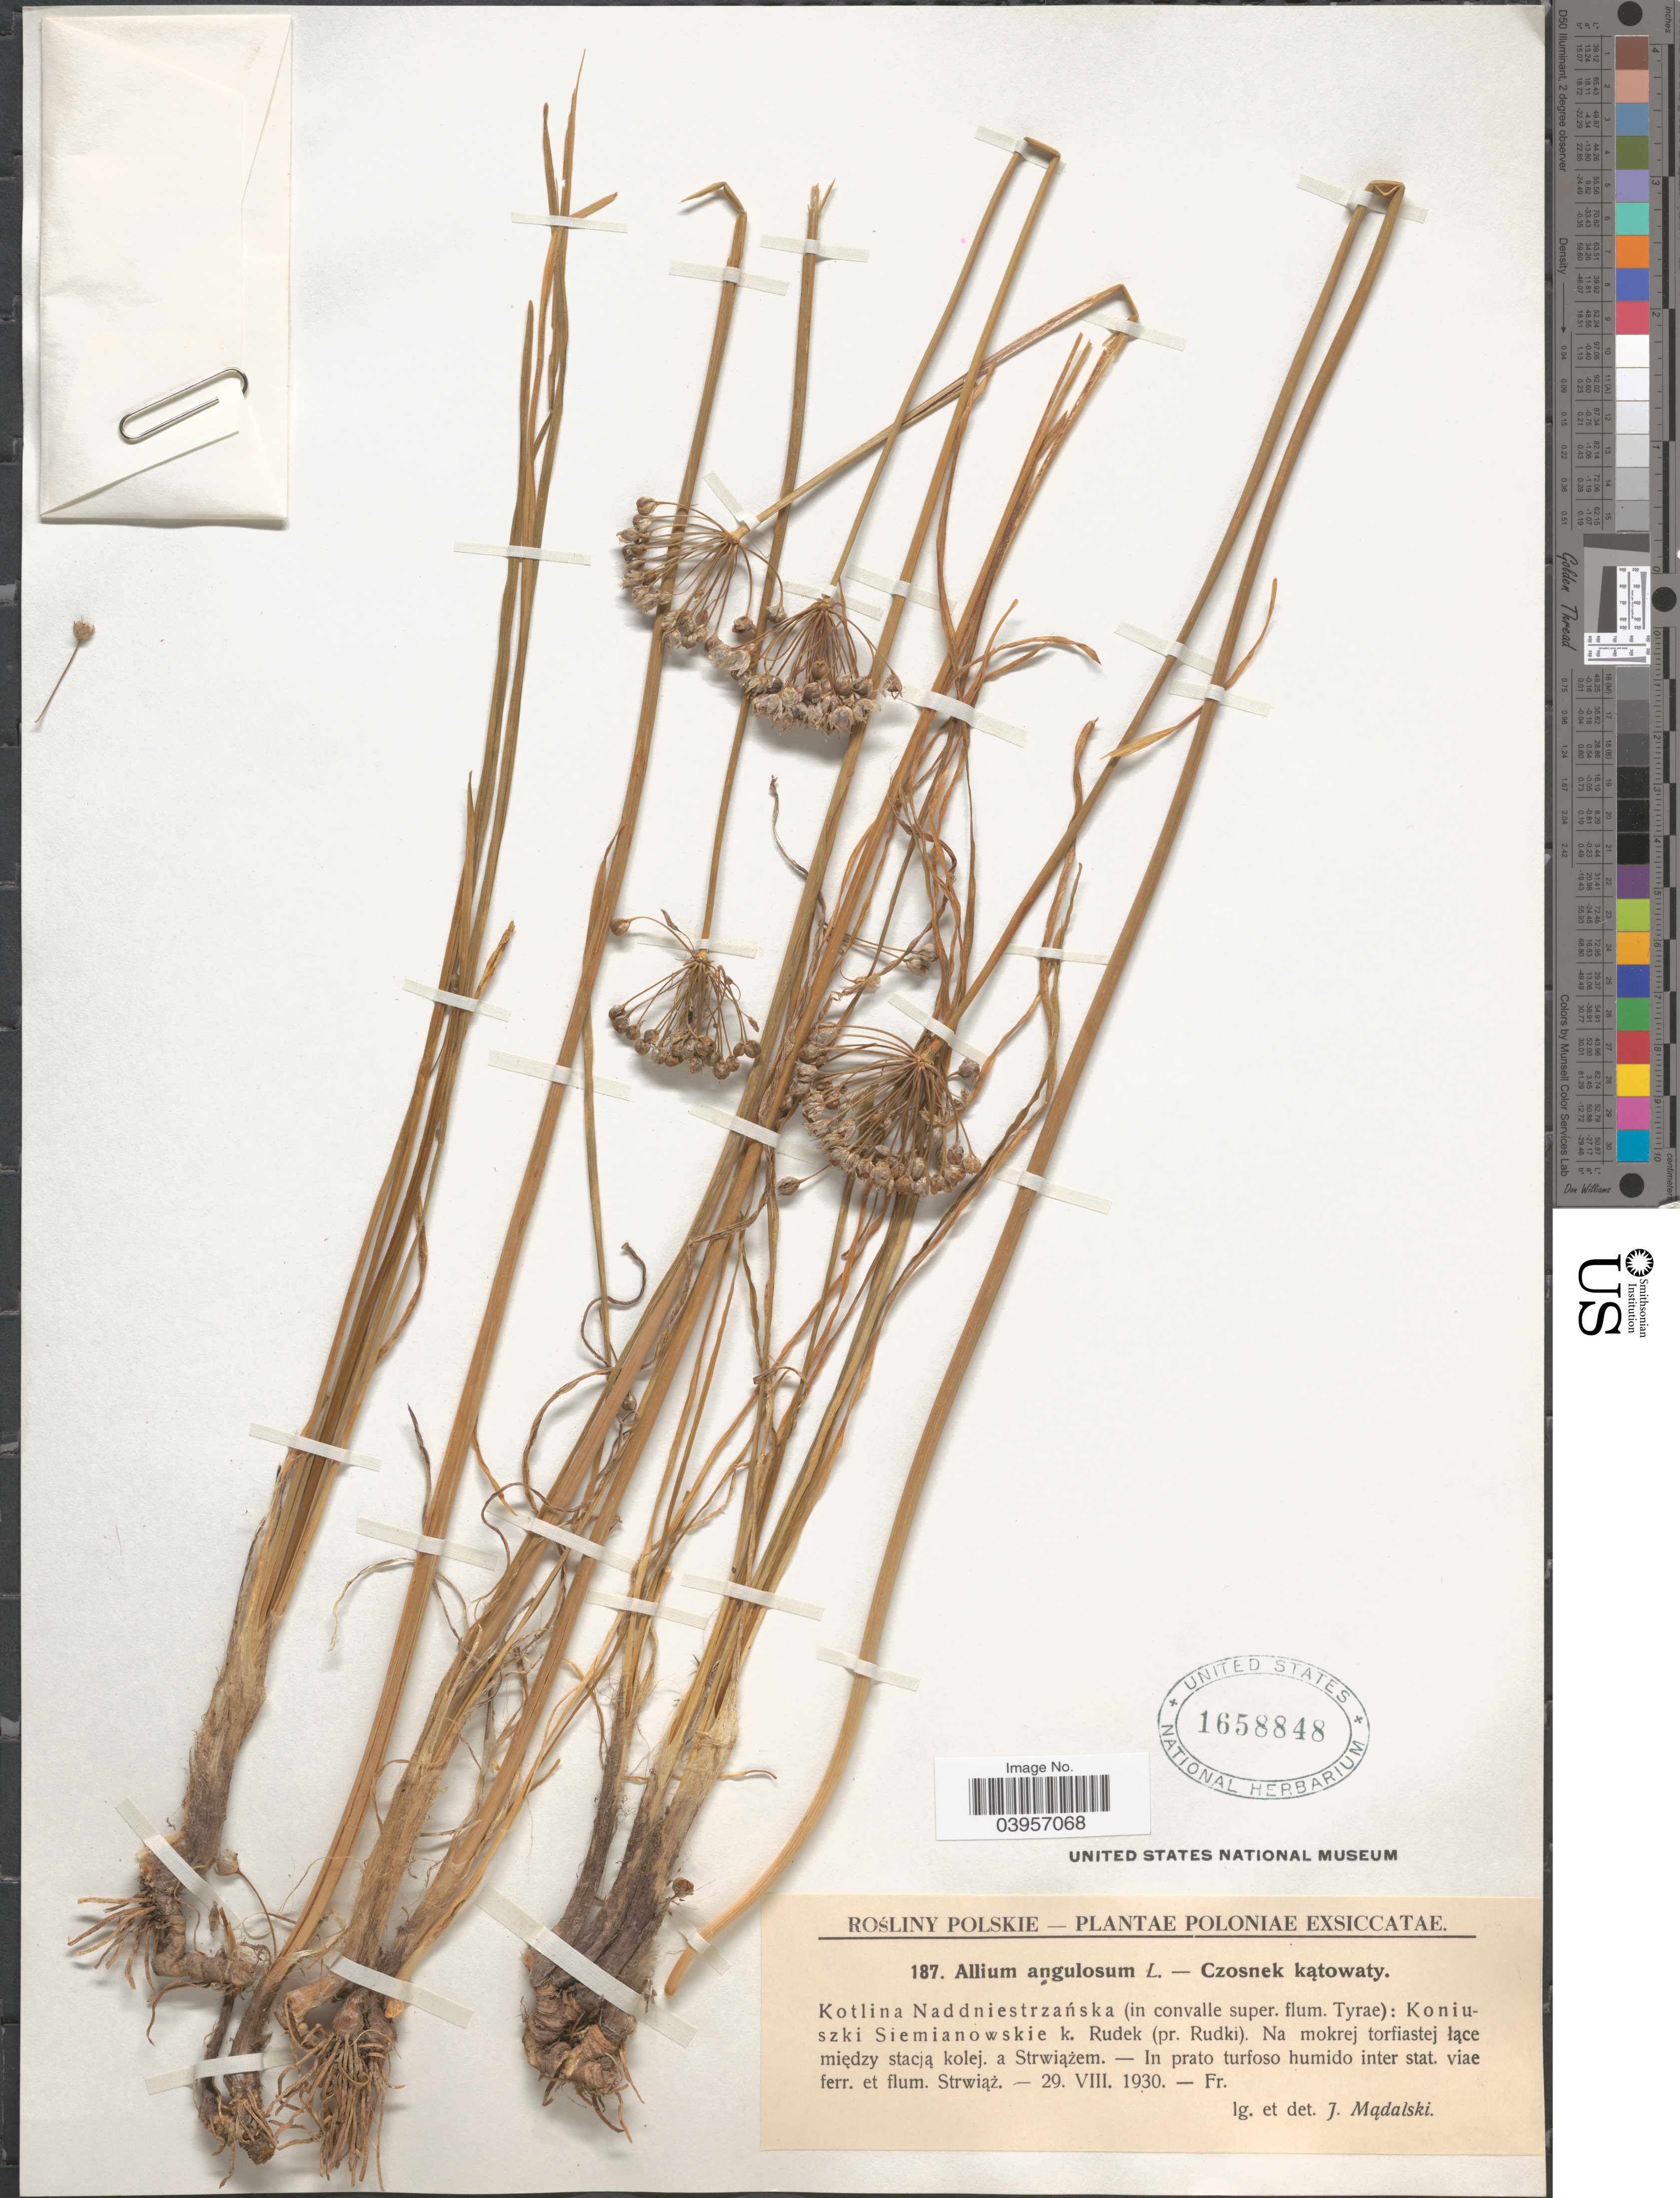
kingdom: Plantae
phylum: Tracheophyta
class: Liliopsida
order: Asparagales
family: Amaryllidaceae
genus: Allium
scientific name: Allium angulosum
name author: L.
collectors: J. Madalski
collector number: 187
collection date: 1930-08-29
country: Poland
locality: Poloniae. Kotlina Naddniestrzańska (in convalle super. flum. Tyrae): Koniuszki Siemianowskie k. Rudek (pr. Rudki). Na mokrej torfiastej łące między stacją kolej. a Strwiążem. - In prato turfoso humido inter stat. viae fer. et flum. Strwiąż.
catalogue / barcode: US 1658848